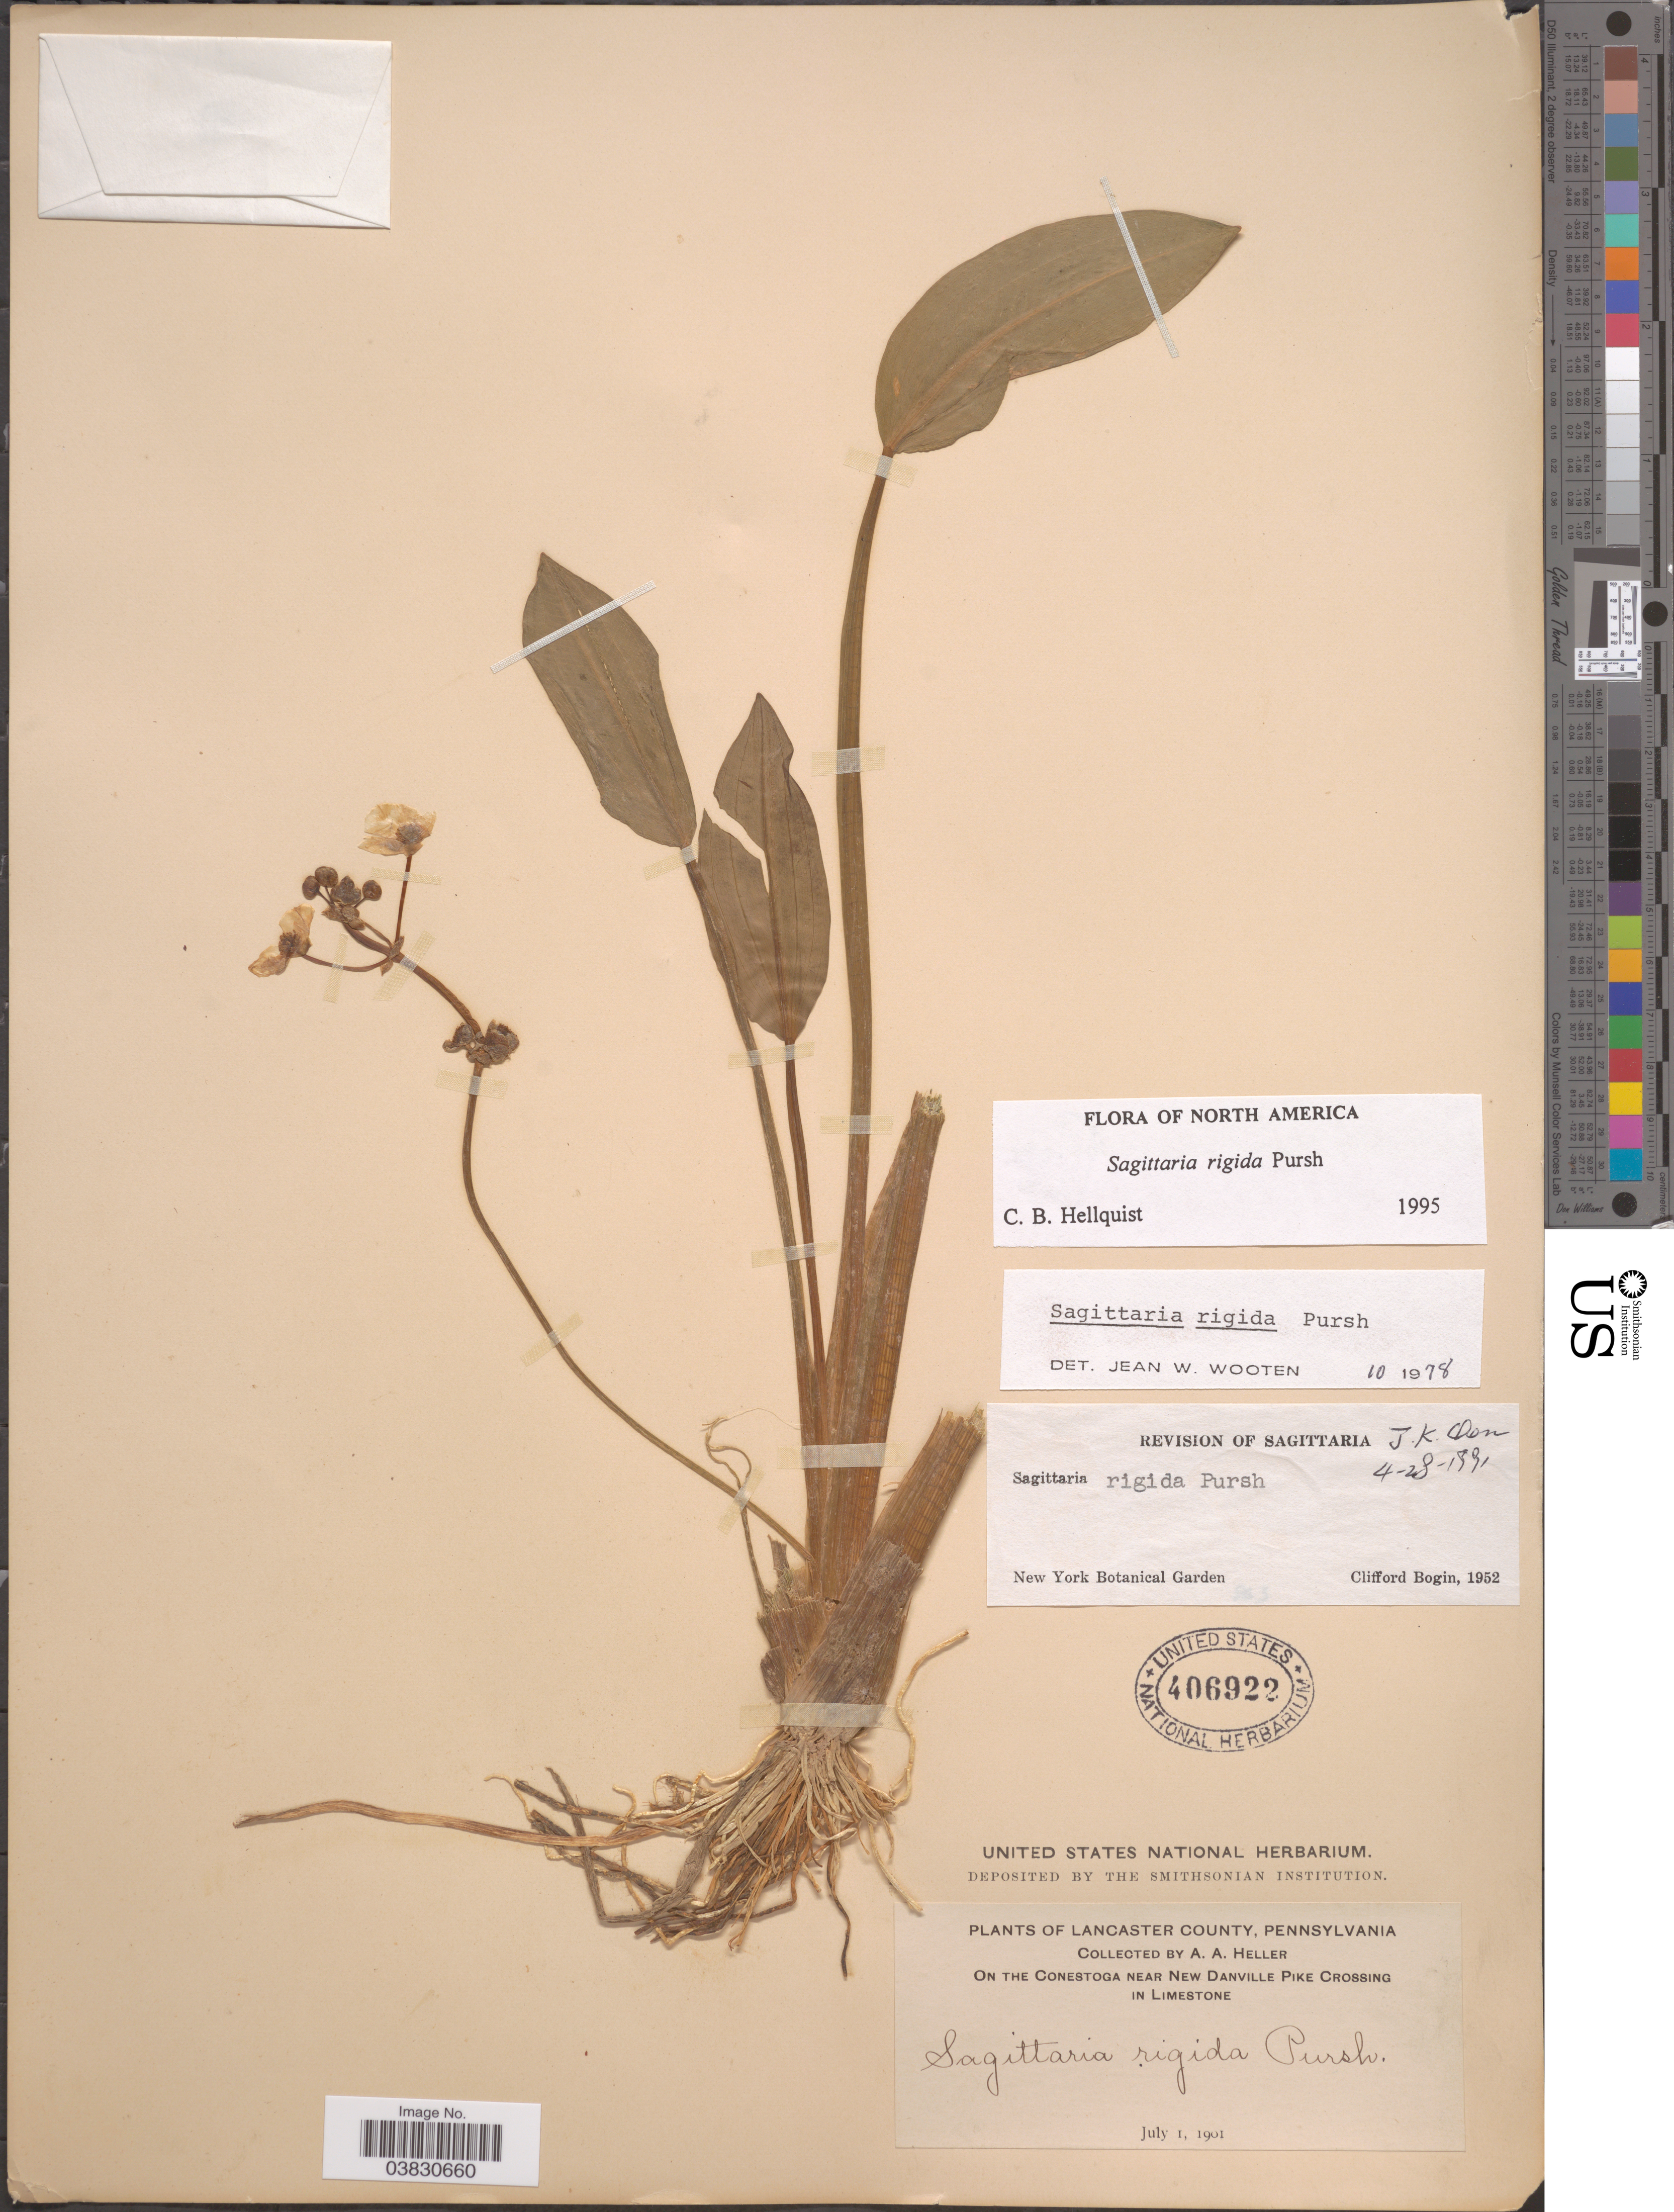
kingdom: Plantae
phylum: Tracheophyta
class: Liliopsida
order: Alismatales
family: Alismataceae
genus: Sagittaria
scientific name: Sagittaria rigida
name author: Pursh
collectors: A. A. Heller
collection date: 1901-07-01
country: United States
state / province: Pennsylvania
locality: Lancaster County. On the Conestoga near Dew Danville Pike Crossing in Limestone.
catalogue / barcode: US 406922